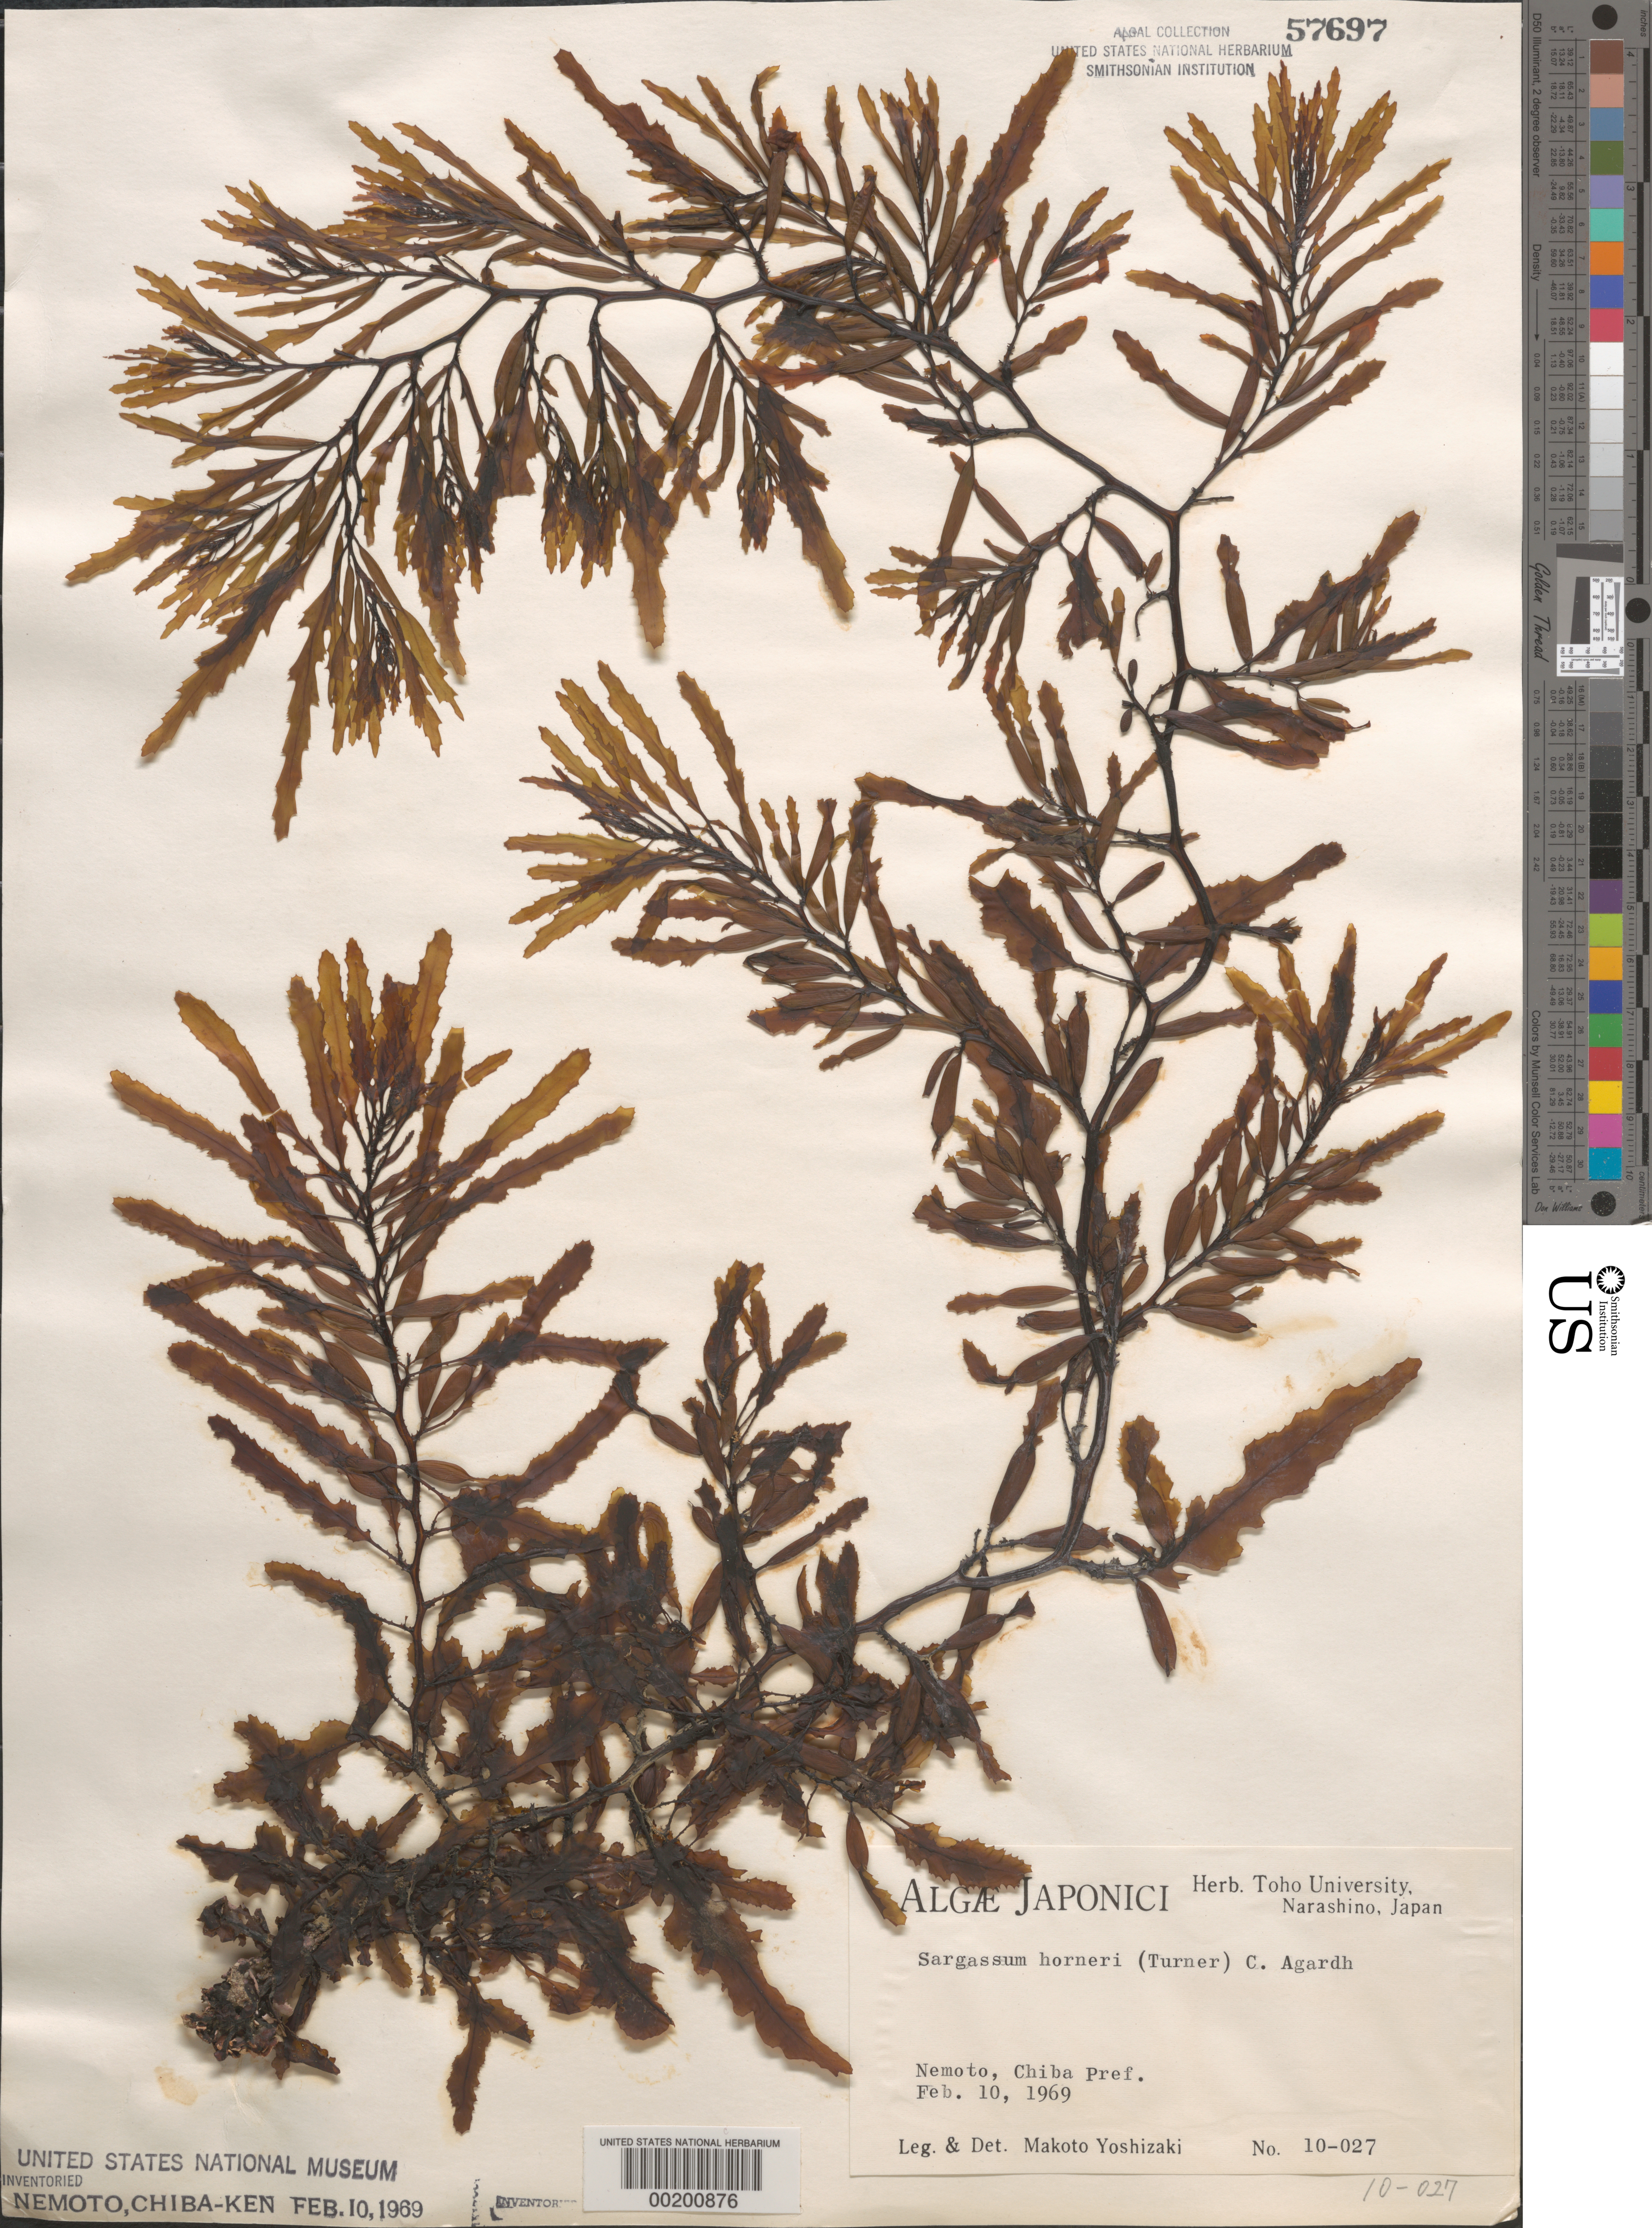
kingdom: Chromista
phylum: Ochrophyta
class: Phaeophyceae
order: Fucales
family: Sargassaceae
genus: Sargassum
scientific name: Sargassum horneri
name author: (Turner) C. Agardh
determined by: Yoshizaki, M.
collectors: M. Yoshizaki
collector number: MY 10-027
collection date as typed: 10 Feb 1969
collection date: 1969-02-10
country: Japan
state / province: Tiba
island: Honshu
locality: Nemoto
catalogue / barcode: US 57697